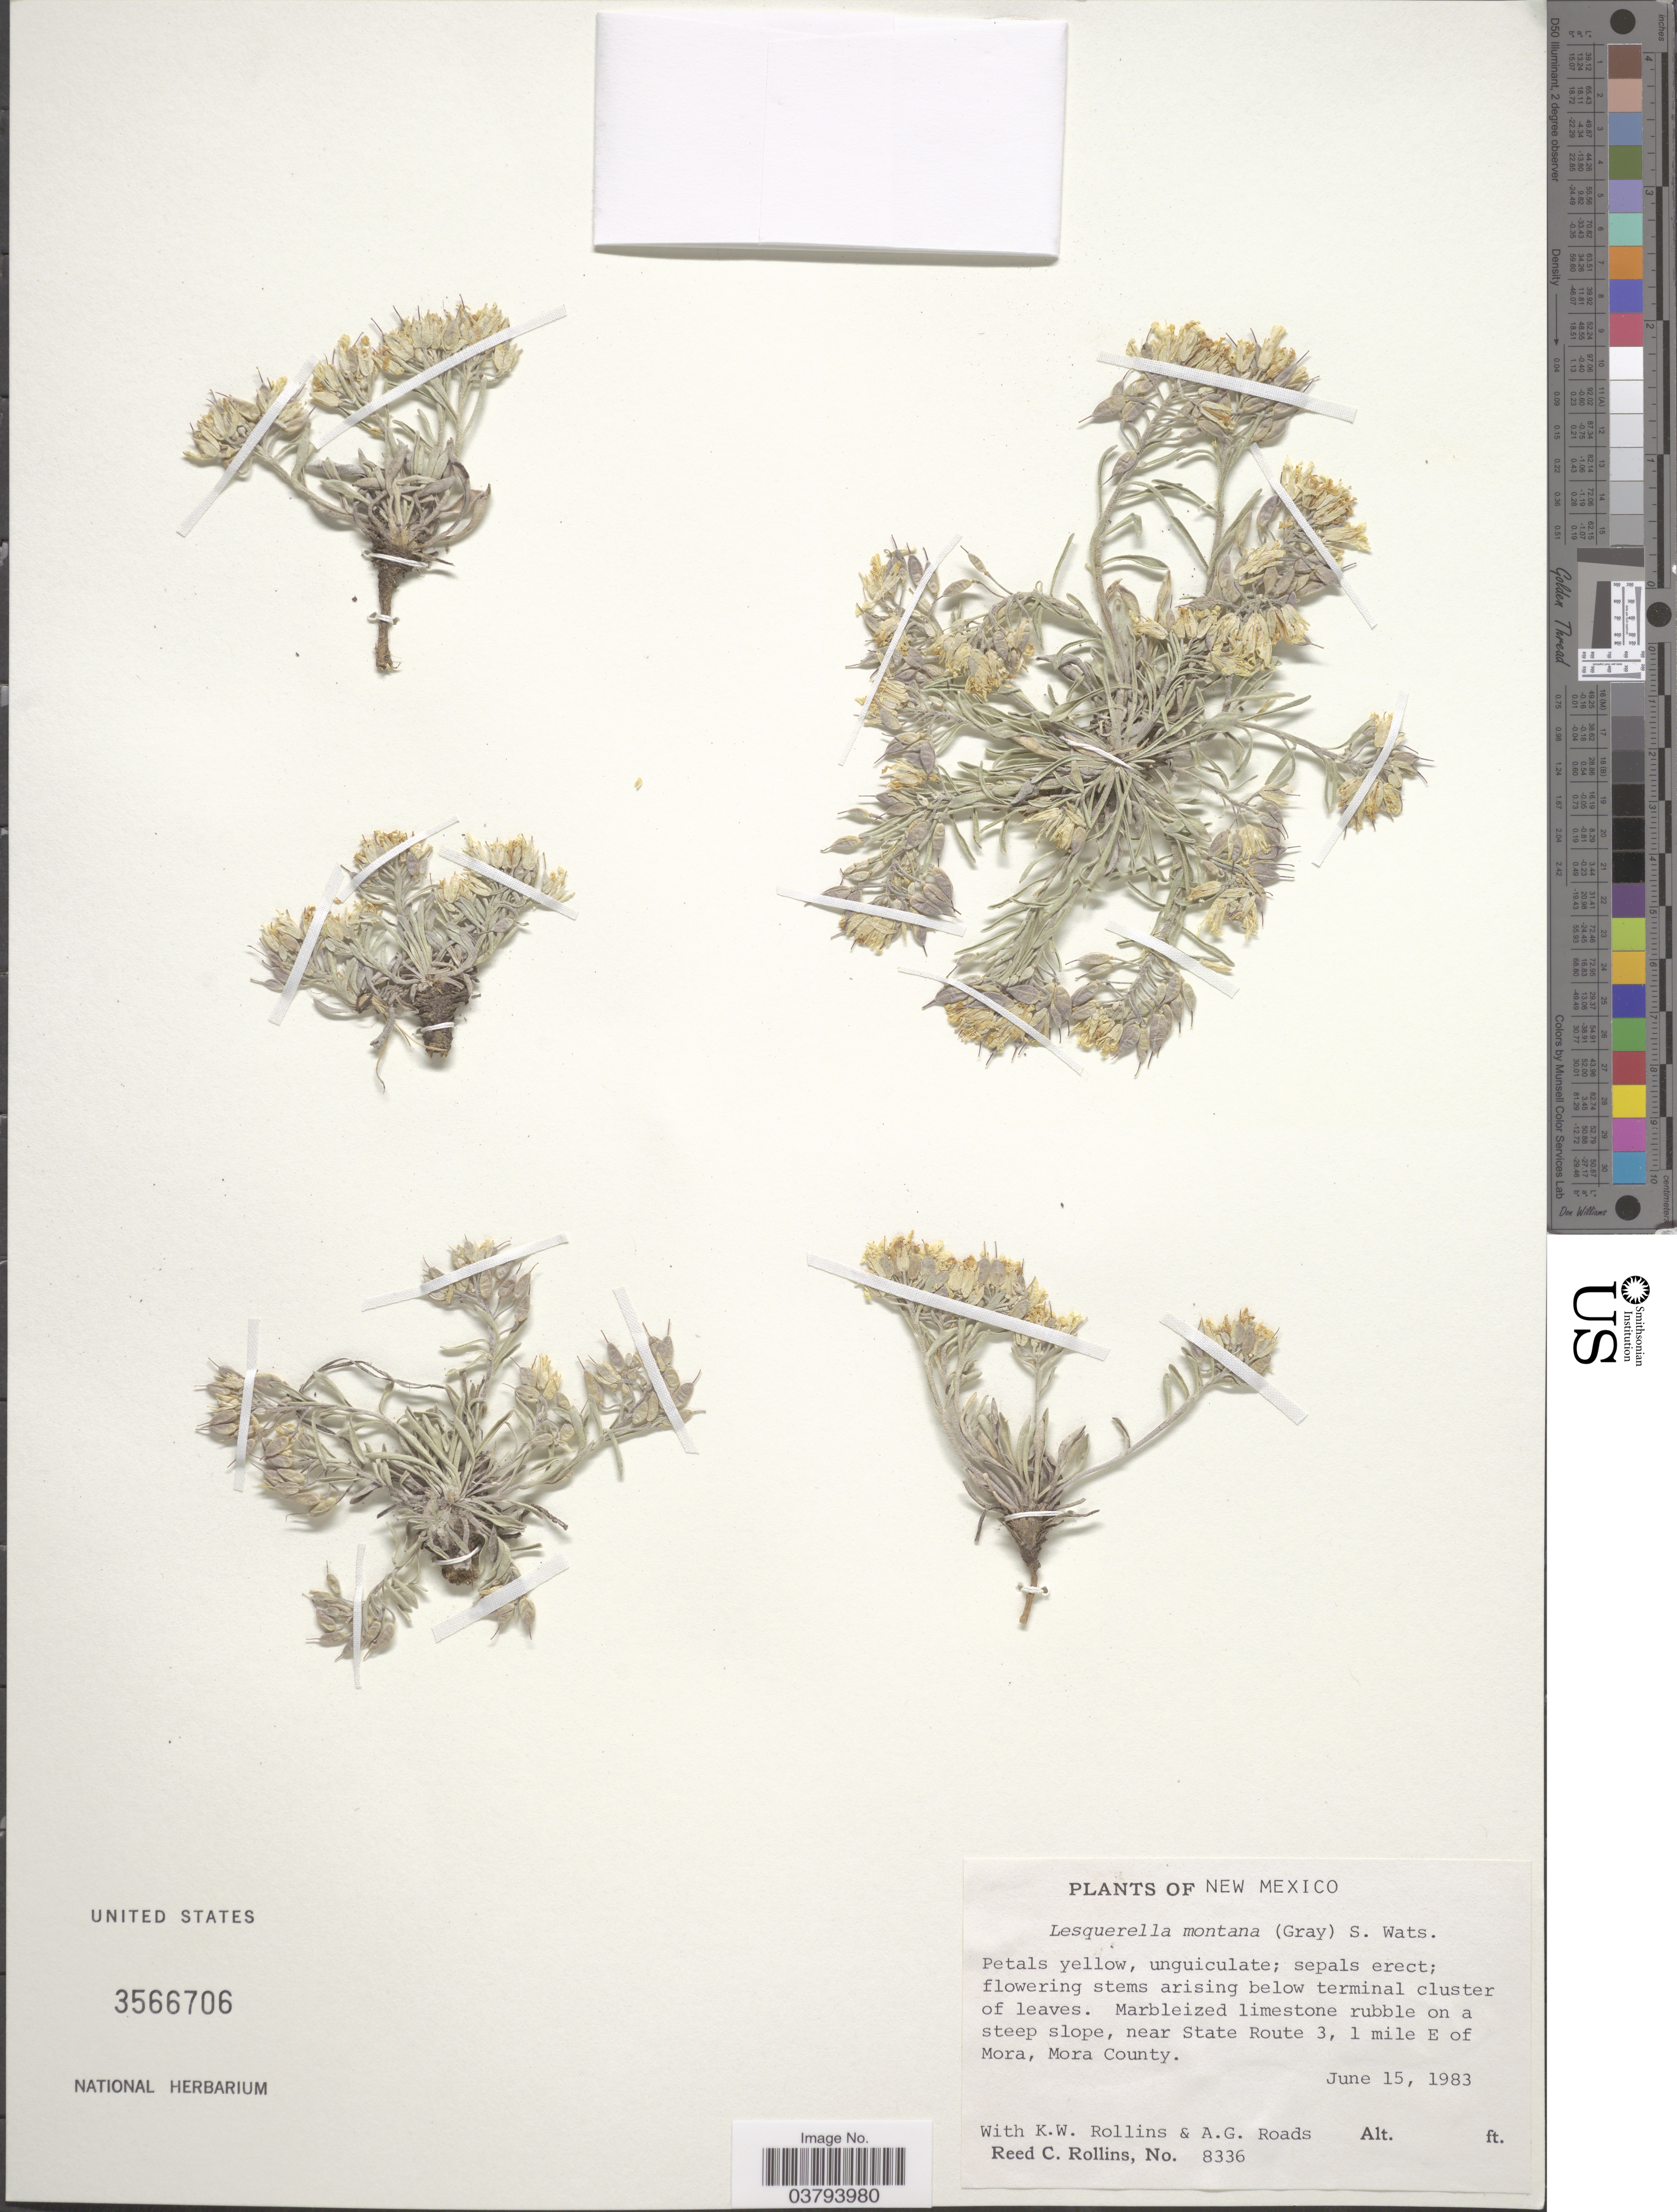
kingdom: Plantae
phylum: Tracheophyta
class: Magnoliopsida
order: Brassicales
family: Brassicaceae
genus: Lesquerella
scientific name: Lesquerella montana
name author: (A. Gray) S. Watson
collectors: R. C. Rollins, K. W. Rollins & A. Roads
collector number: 8336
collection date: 1983-06-15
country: United States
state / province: New Mexico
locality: Near State Route 3, 1 mile E of Mora, Mora County.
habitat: marbelized limestone rubble on a steep slope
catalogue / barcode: US 3566706